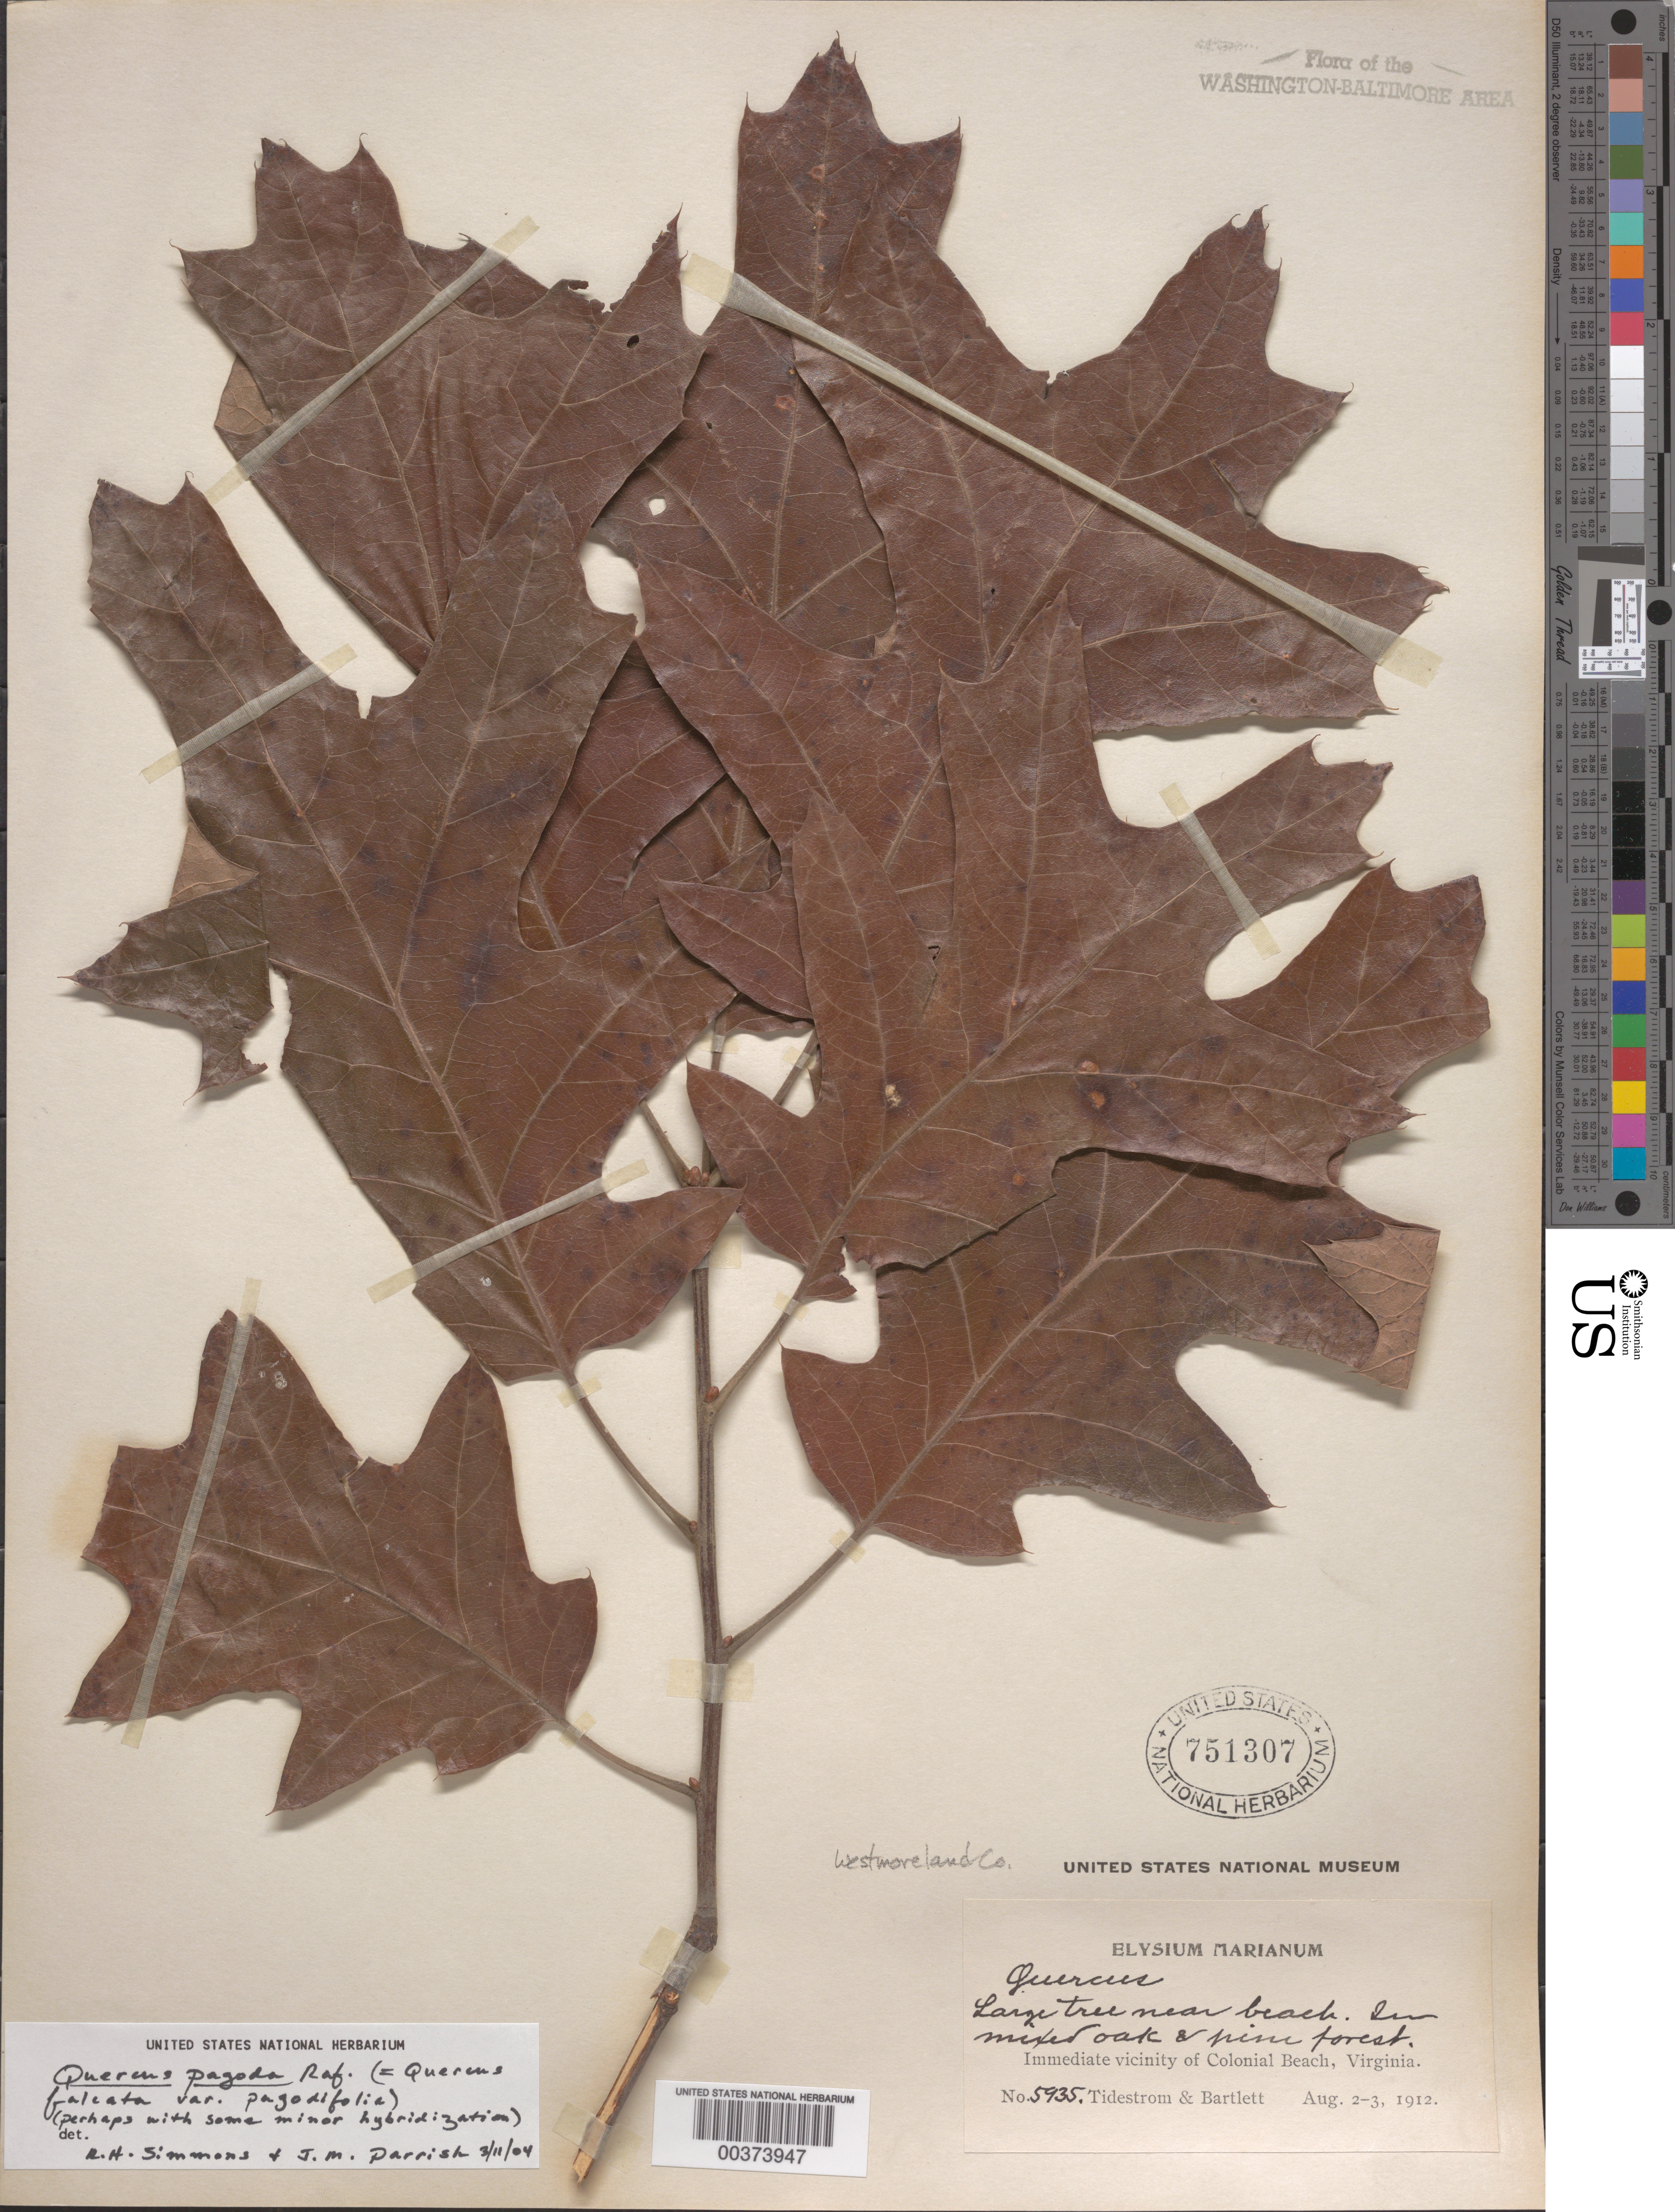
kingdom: Plantae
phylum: Tracheophyta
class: Magnoliopsida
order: Fagales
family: Fagaceae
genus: Quercus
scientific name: Quercus pagoda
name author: Raf.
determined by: Simmons, R. H., (UNITED STATES)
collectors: I. F. Tidestrom & H. H. Bartlett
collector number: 5935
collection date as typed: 02 Aug 1912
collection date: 1912-08-02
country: United States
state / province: Virginia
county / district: Westmoreland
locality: Colonial Beach vicinity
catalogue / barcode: US 751307